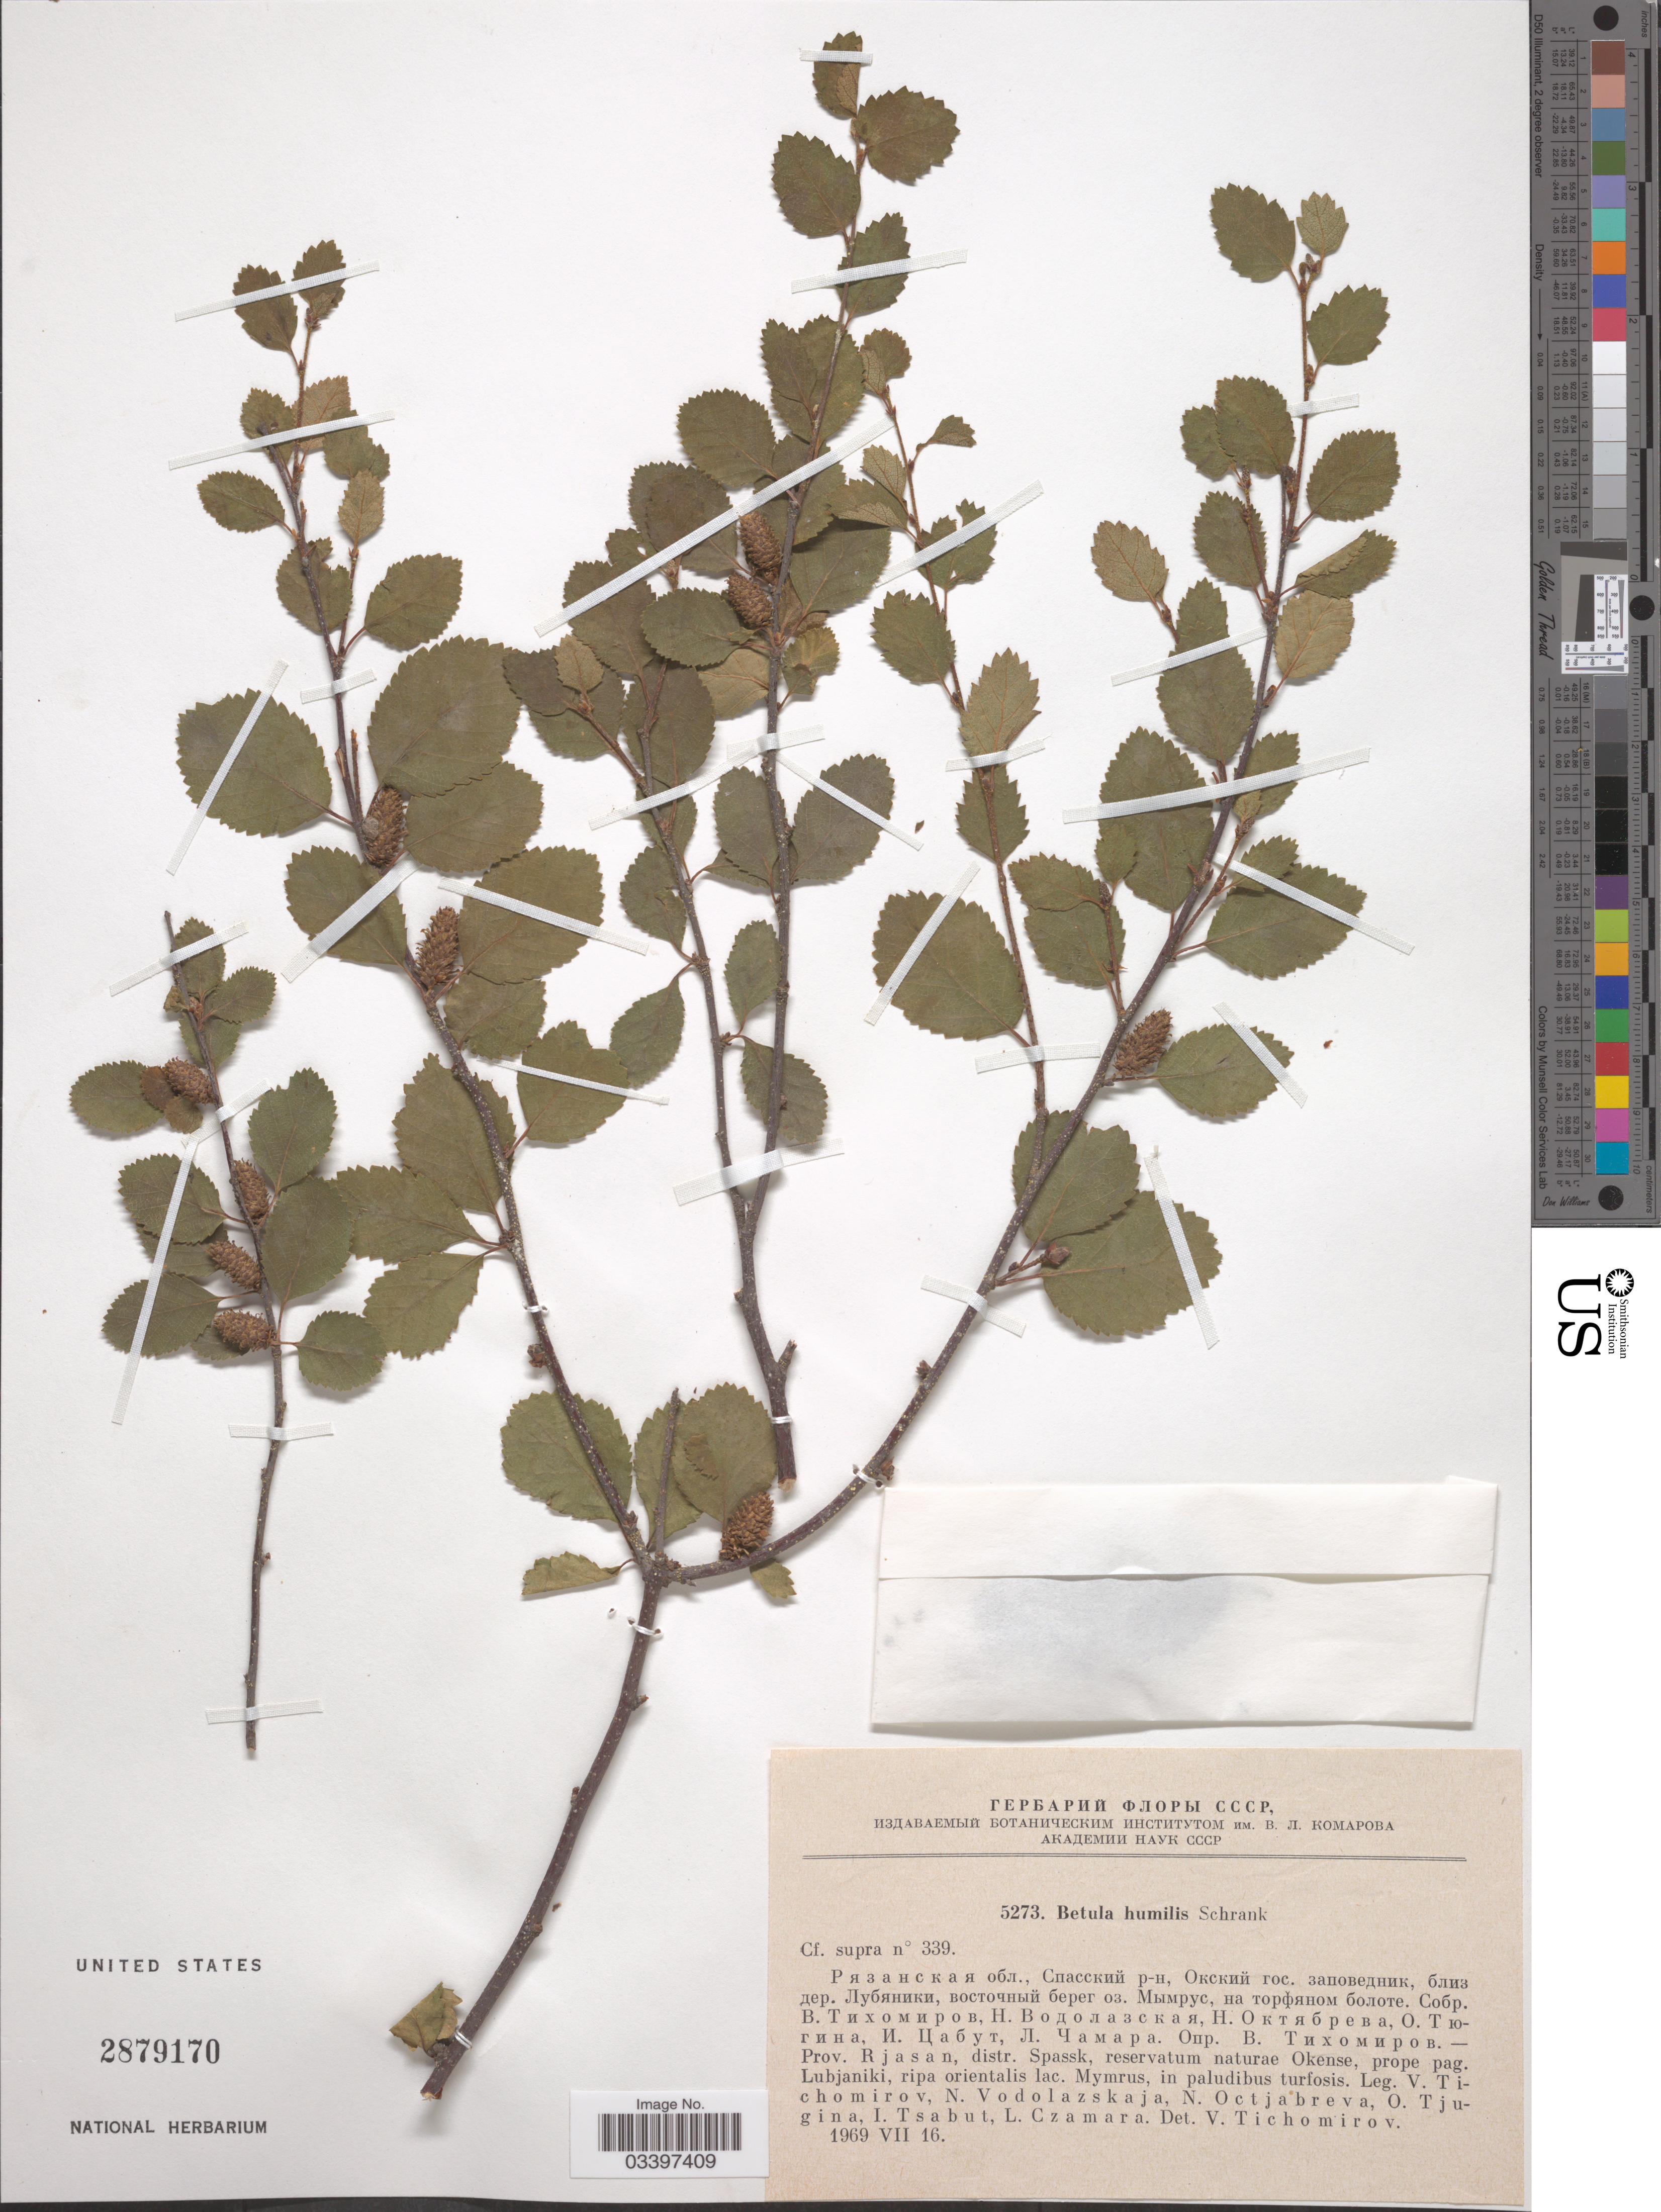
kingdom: Plantae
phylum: Tracheophyta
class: Magnoliopsida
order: Fagales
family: Betulaceae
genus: Betula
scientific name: Betula humilis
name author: Schrank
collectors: V. Tichomirov, N. Vodolazskaja, N. Octjabreva, O. Tjugina & et al.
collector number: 5273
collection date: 1969-07-16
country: Russian Federation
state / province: Ryazan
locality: Prov. Rjasan, distr. Spassk, reservatum naturae Okense, prope pag. Lubjaniki, ripa orientalis lac. Mymrus.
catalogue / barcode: US 2879170